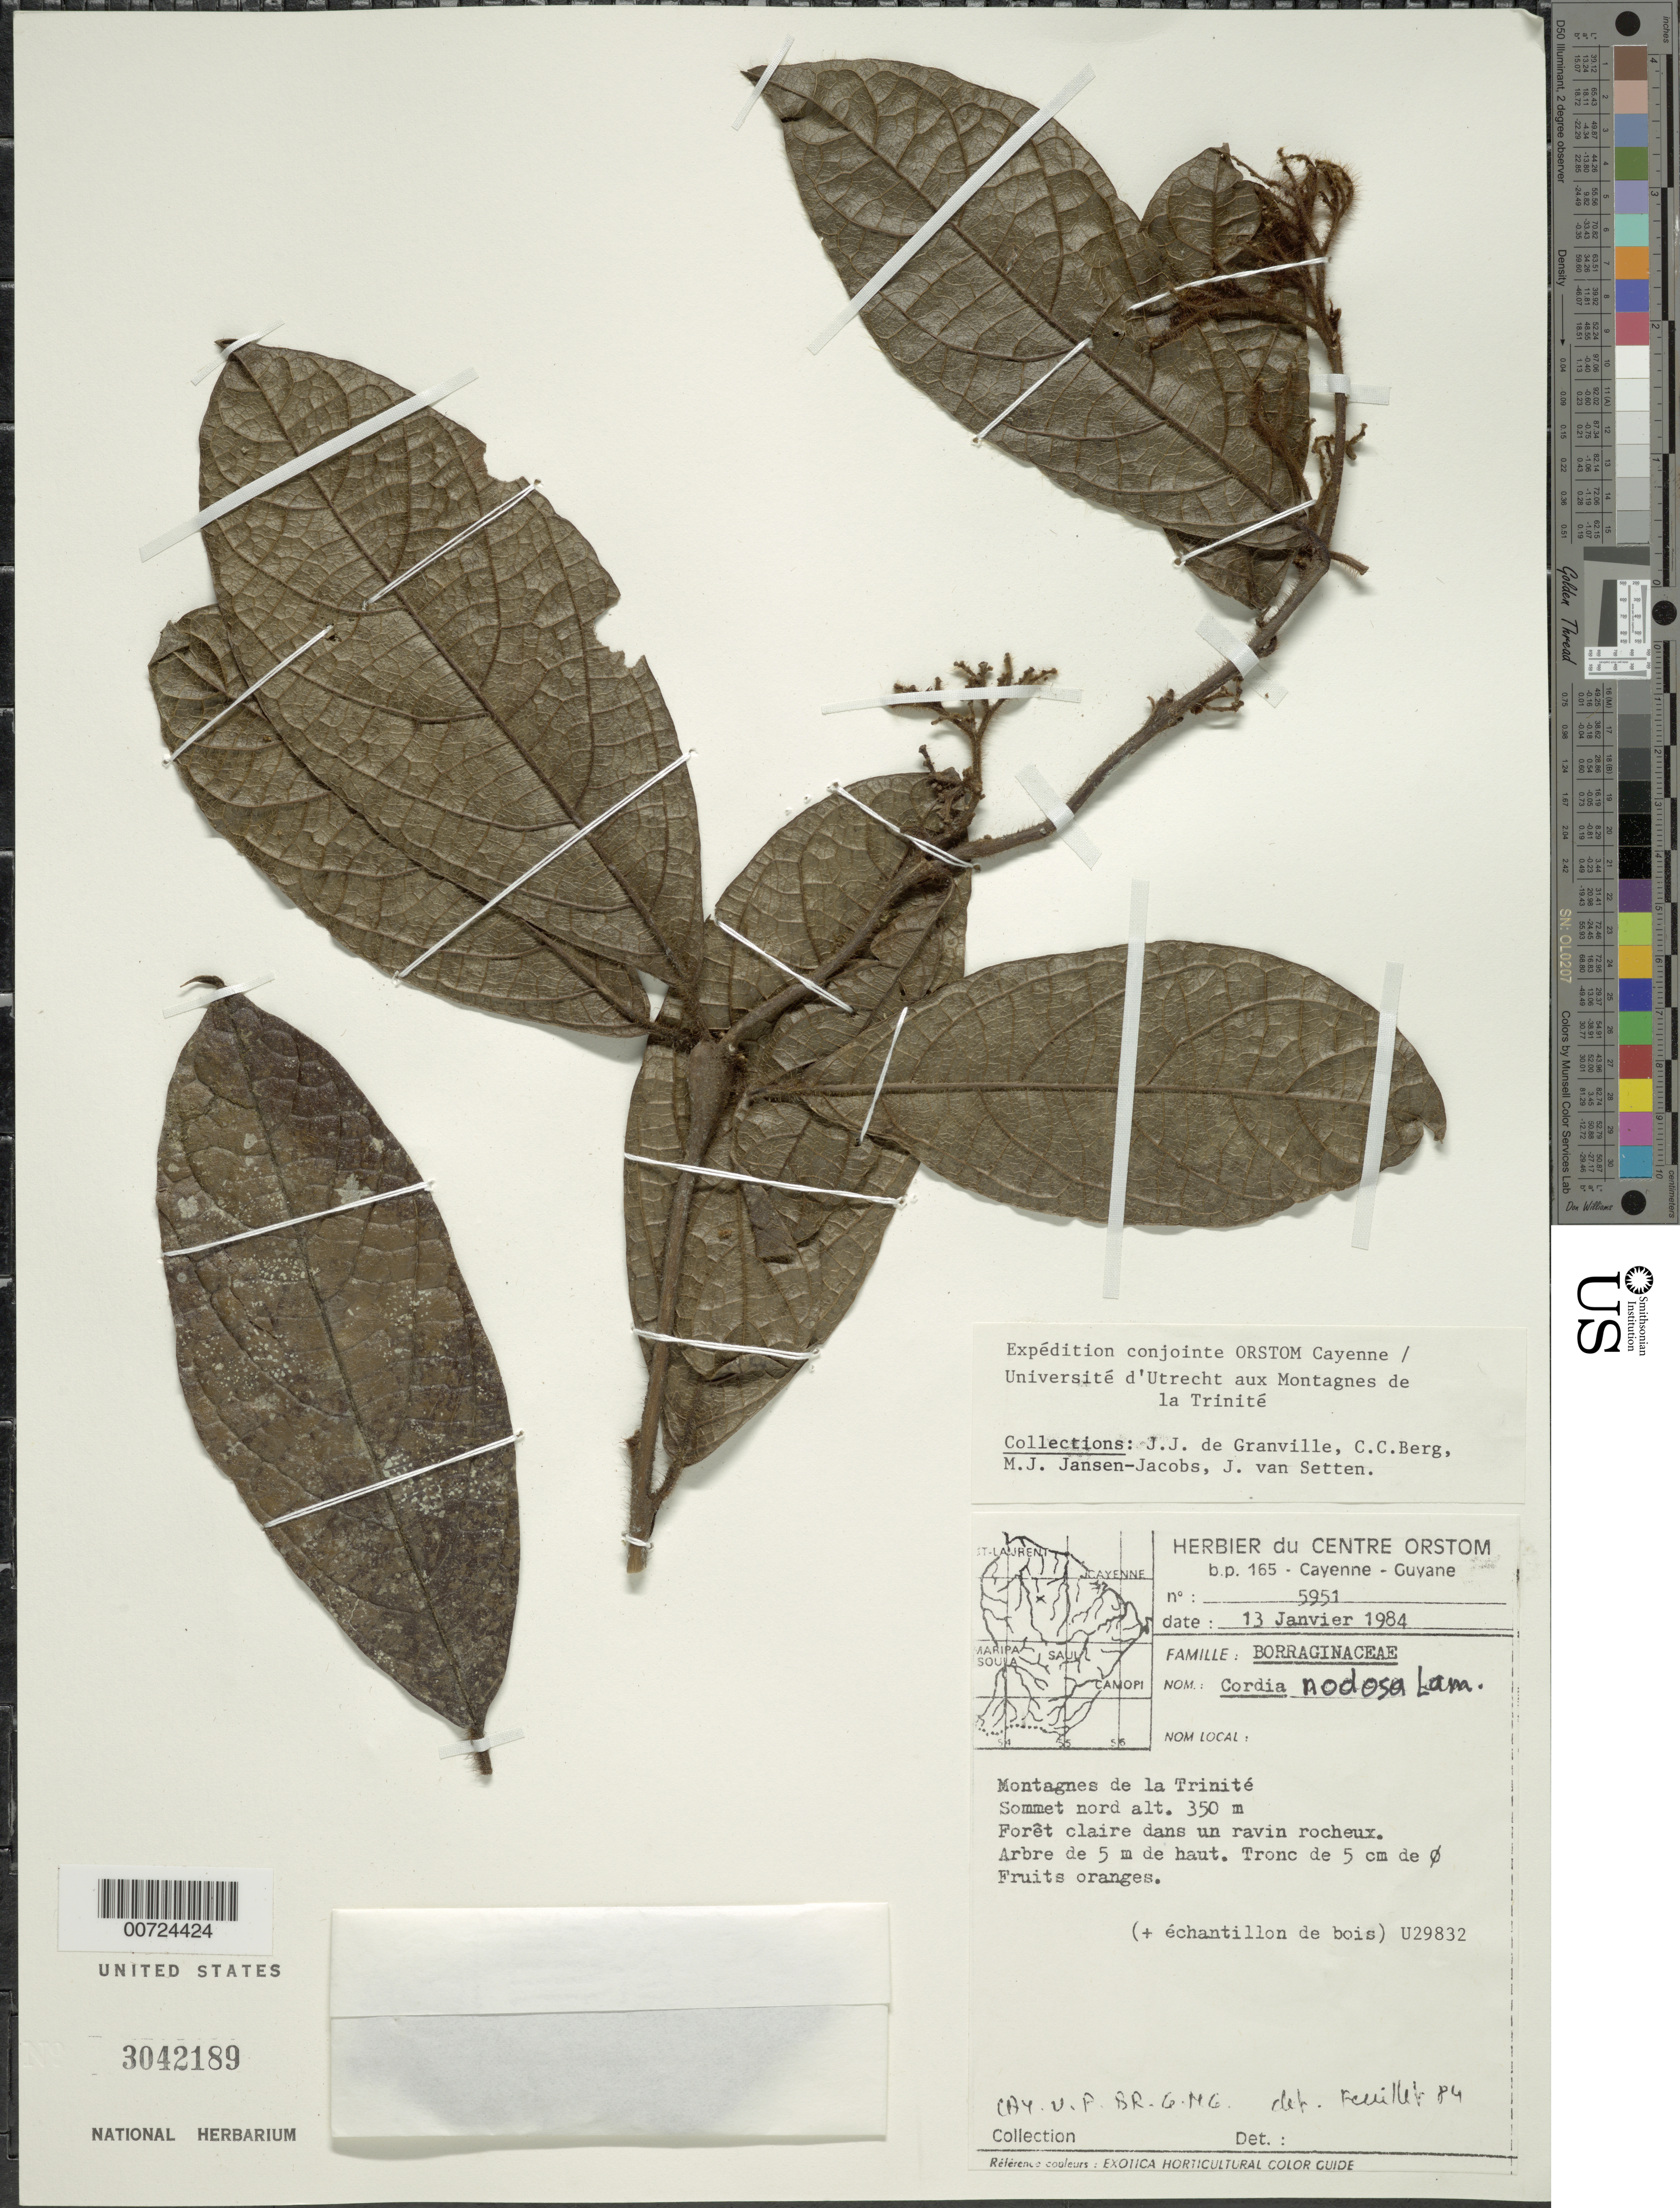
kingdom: Plantae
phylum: Tracheophyta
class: Magnoliopsida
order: Boraginales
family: Cordiaceae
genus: Cordia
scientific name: Cordia nodosa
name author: Lam.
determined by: Feuillet, C.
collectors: J.-J. de Granville, C. C. Berg, M. J. Jansen-Jacobs & J. van Setten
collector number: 5951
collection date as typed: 13-Jan-84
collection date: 1984-01-13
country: French Guiana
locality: Montagnes de la Trinité, sommet Nord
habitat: Forêt claire dans un ravin rocheux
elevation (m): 350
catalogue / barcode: US 3042189